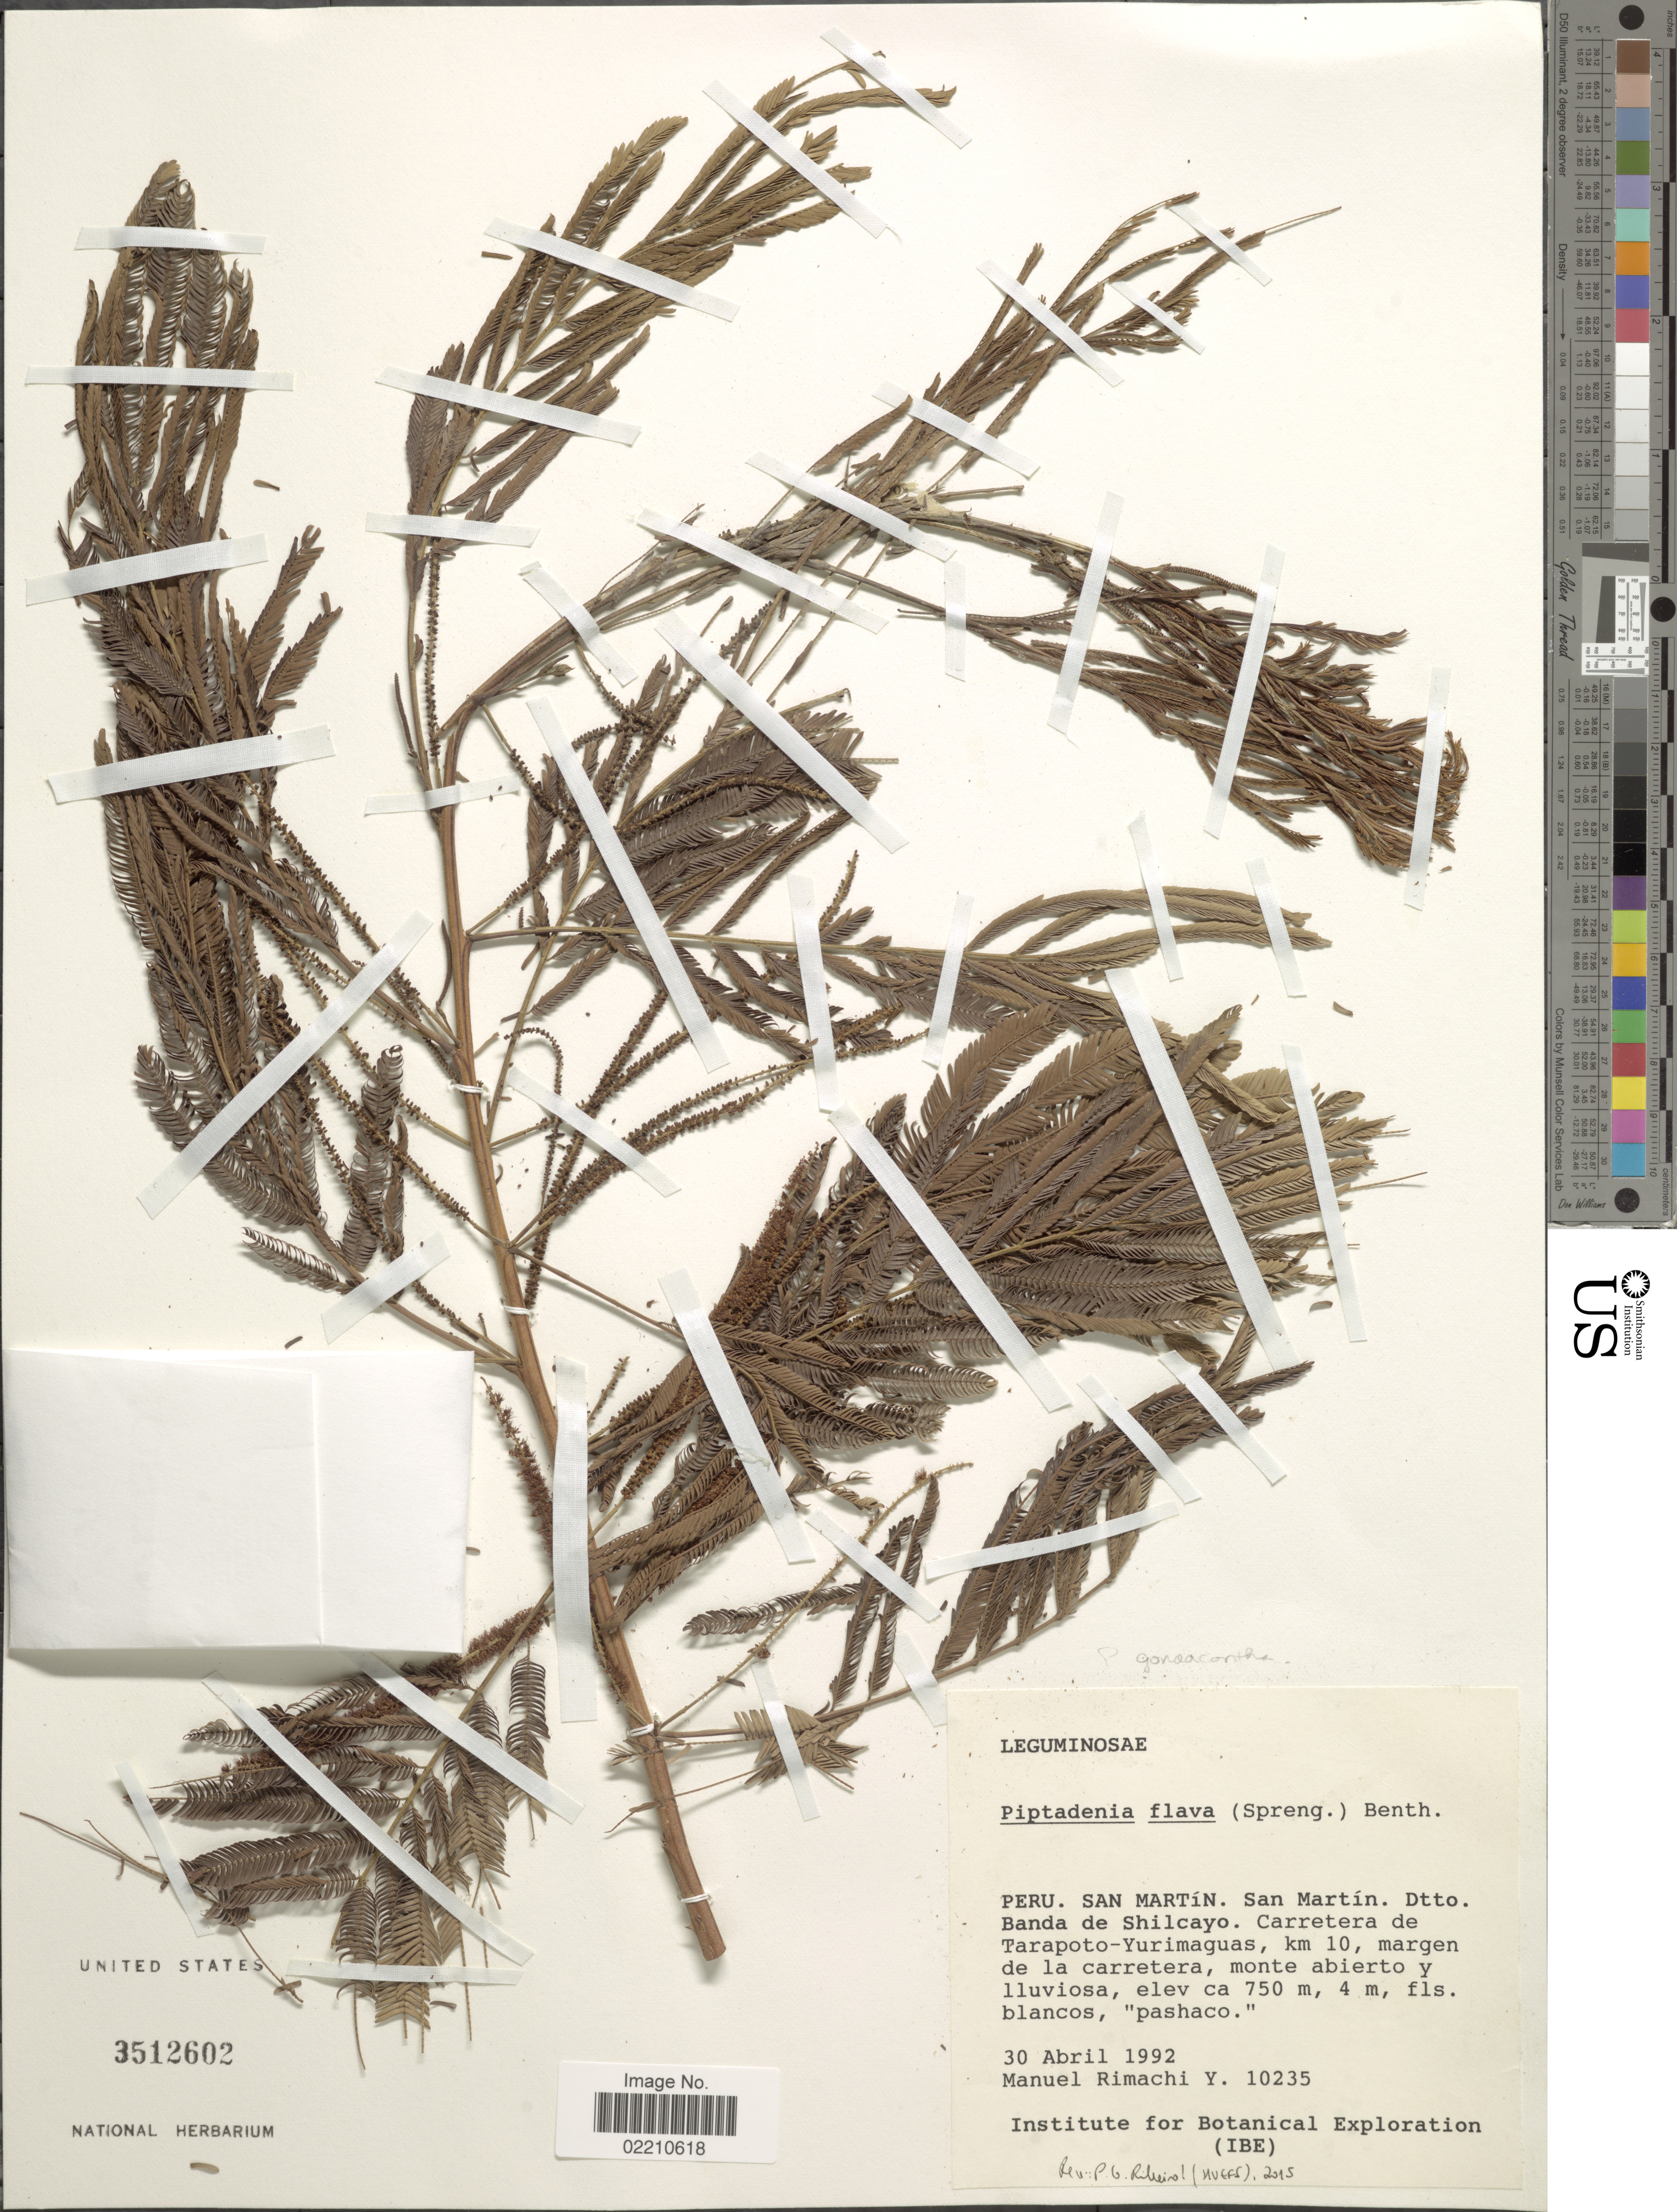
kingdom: Plantae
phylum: Tracheophyta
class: Magnoliopsida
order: Fabales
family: Fabaceae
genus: Piptadenia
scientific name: Piptadenia gonoacantha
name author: (Mart.) J.F. Macbr.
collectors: M. Rimachi Y.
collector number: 10235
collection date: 1992-04-30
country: Peru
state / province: San Martín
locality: Peru, San Martin, San Martin, Dtto, Banda de Shilcayo, Carretera de Tarapoto-Yurimaguas, km 10, margen de la carretera, monte abierto y lluviosa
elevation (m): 750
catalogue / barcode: US 3512602